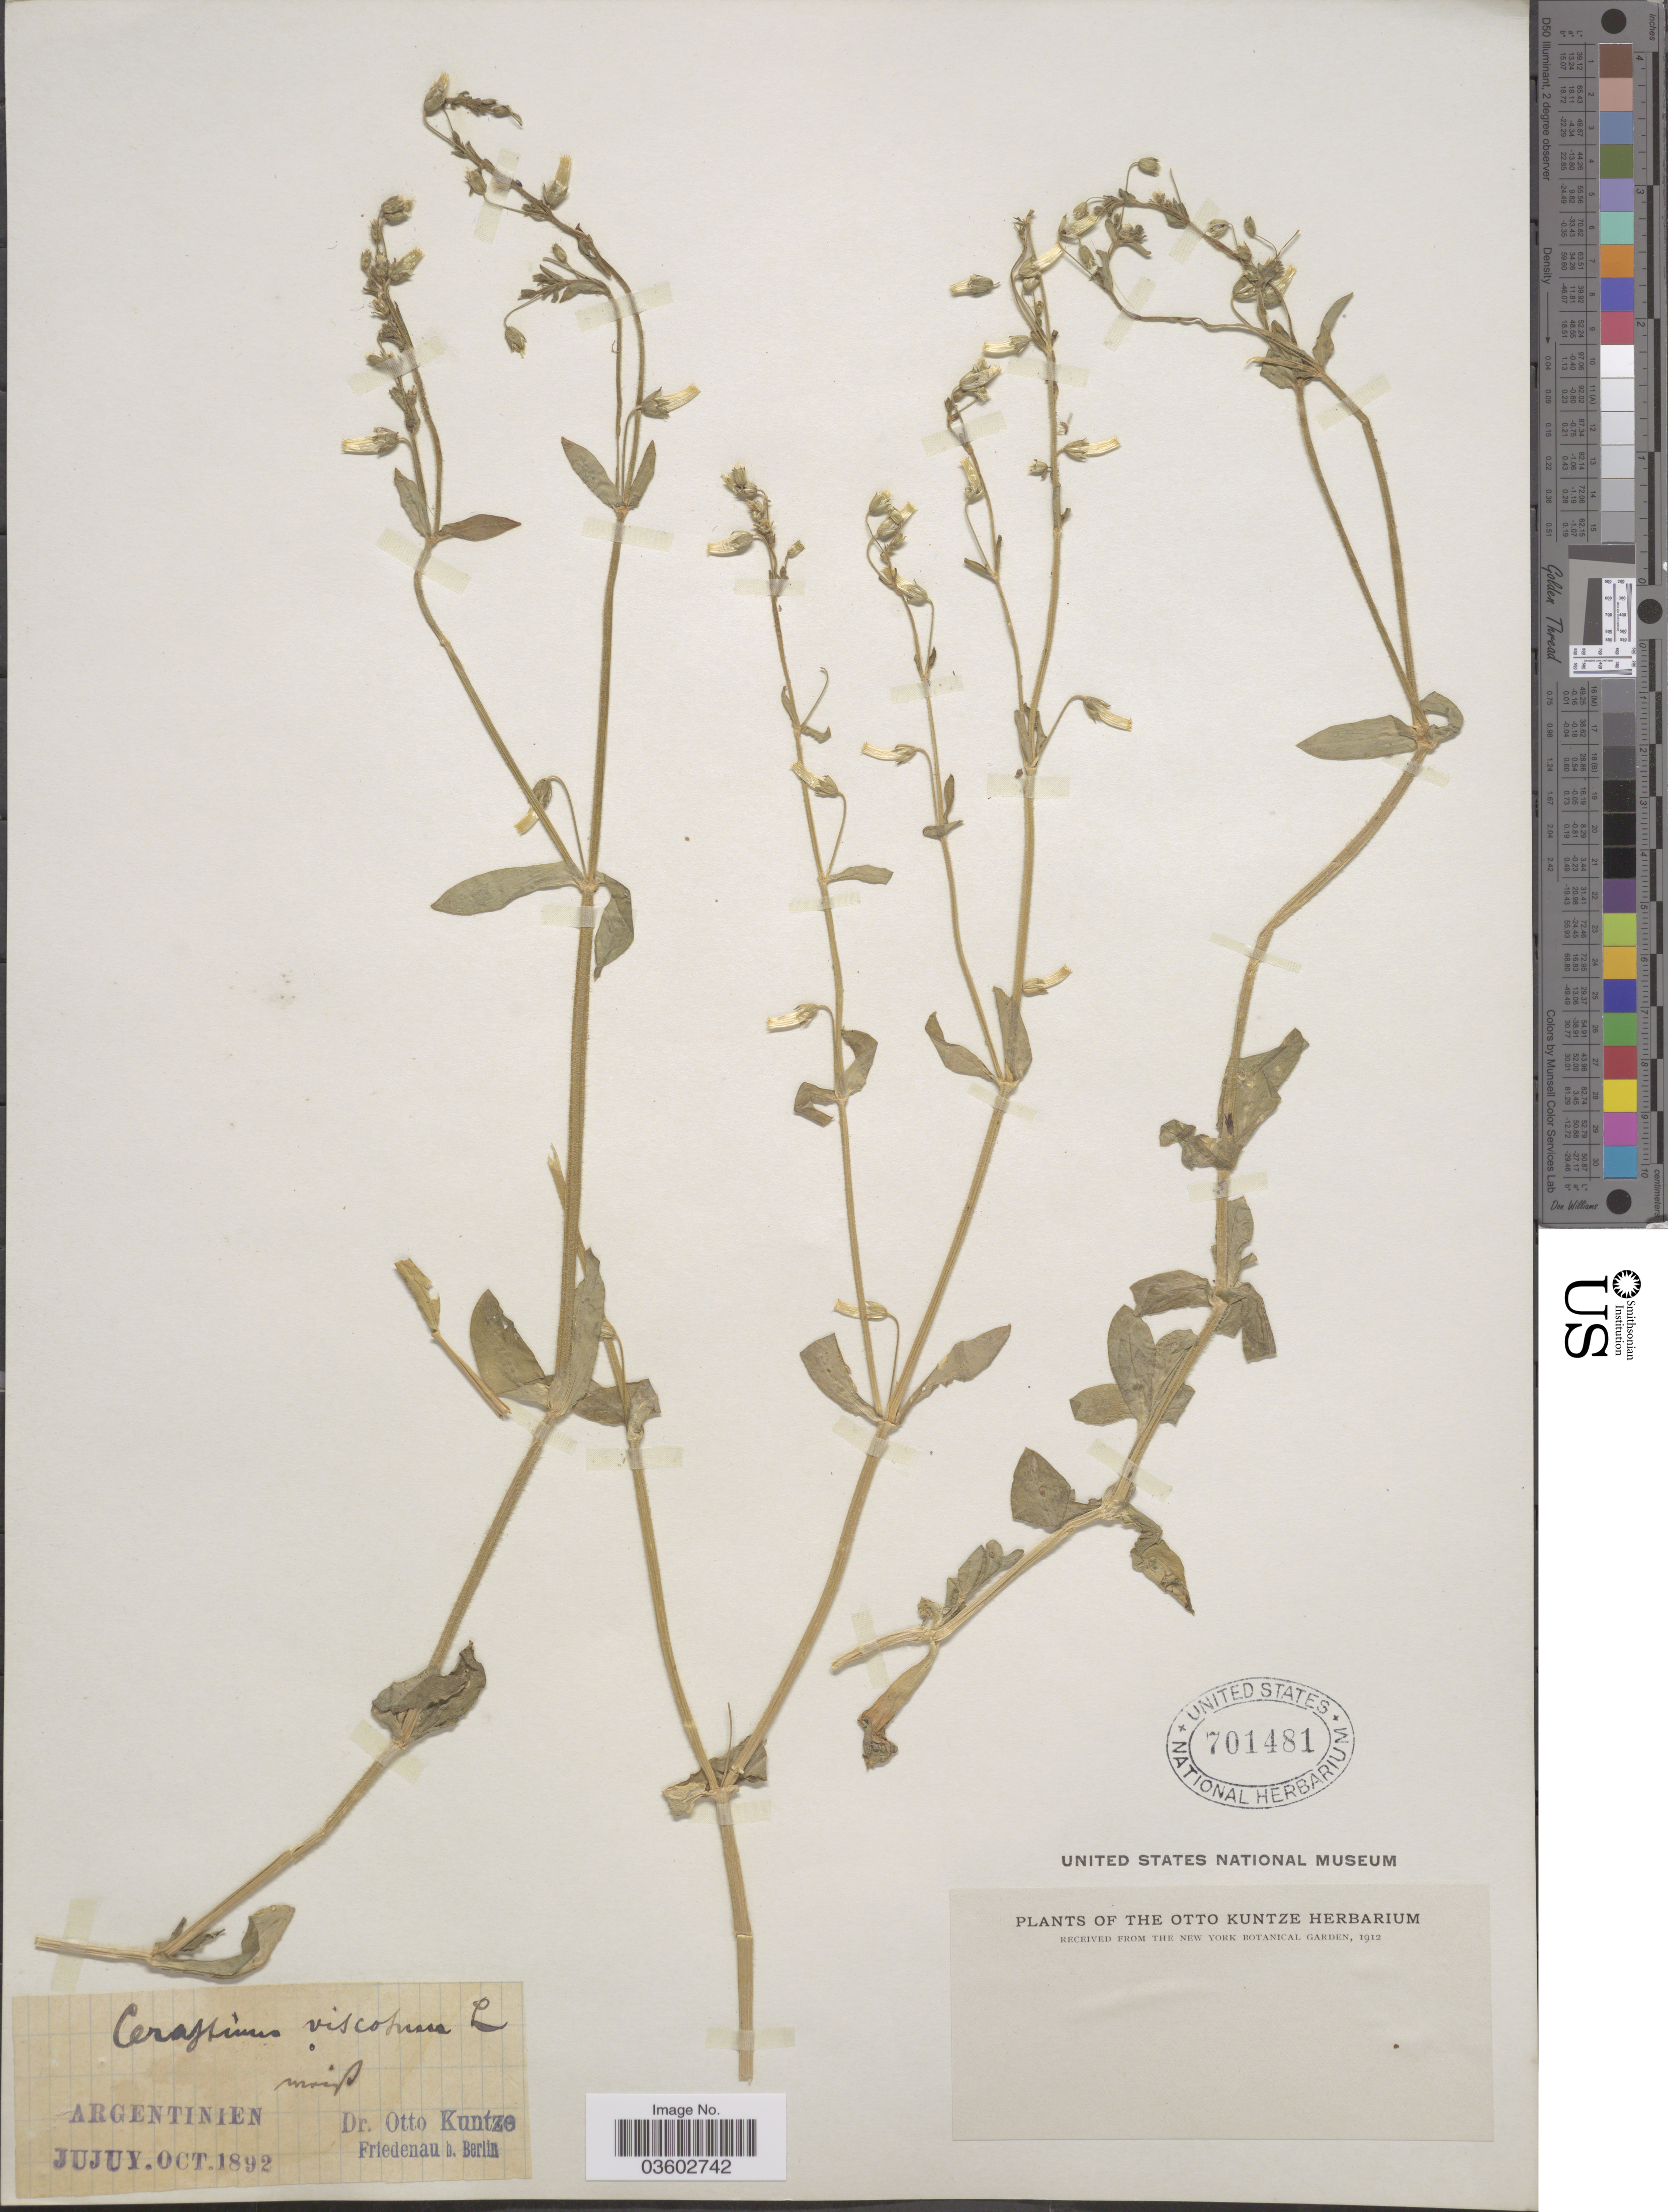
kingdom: Plantae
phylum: Tracheophyta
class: Magnoliopsida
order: Caryophyllales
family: Caryophyllaceae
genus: Cerastium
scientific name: Cerastium sp.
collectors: C.E.O. Kuntze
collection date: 1892-10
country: Argentina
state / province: Jujuy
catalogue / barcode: US 701481